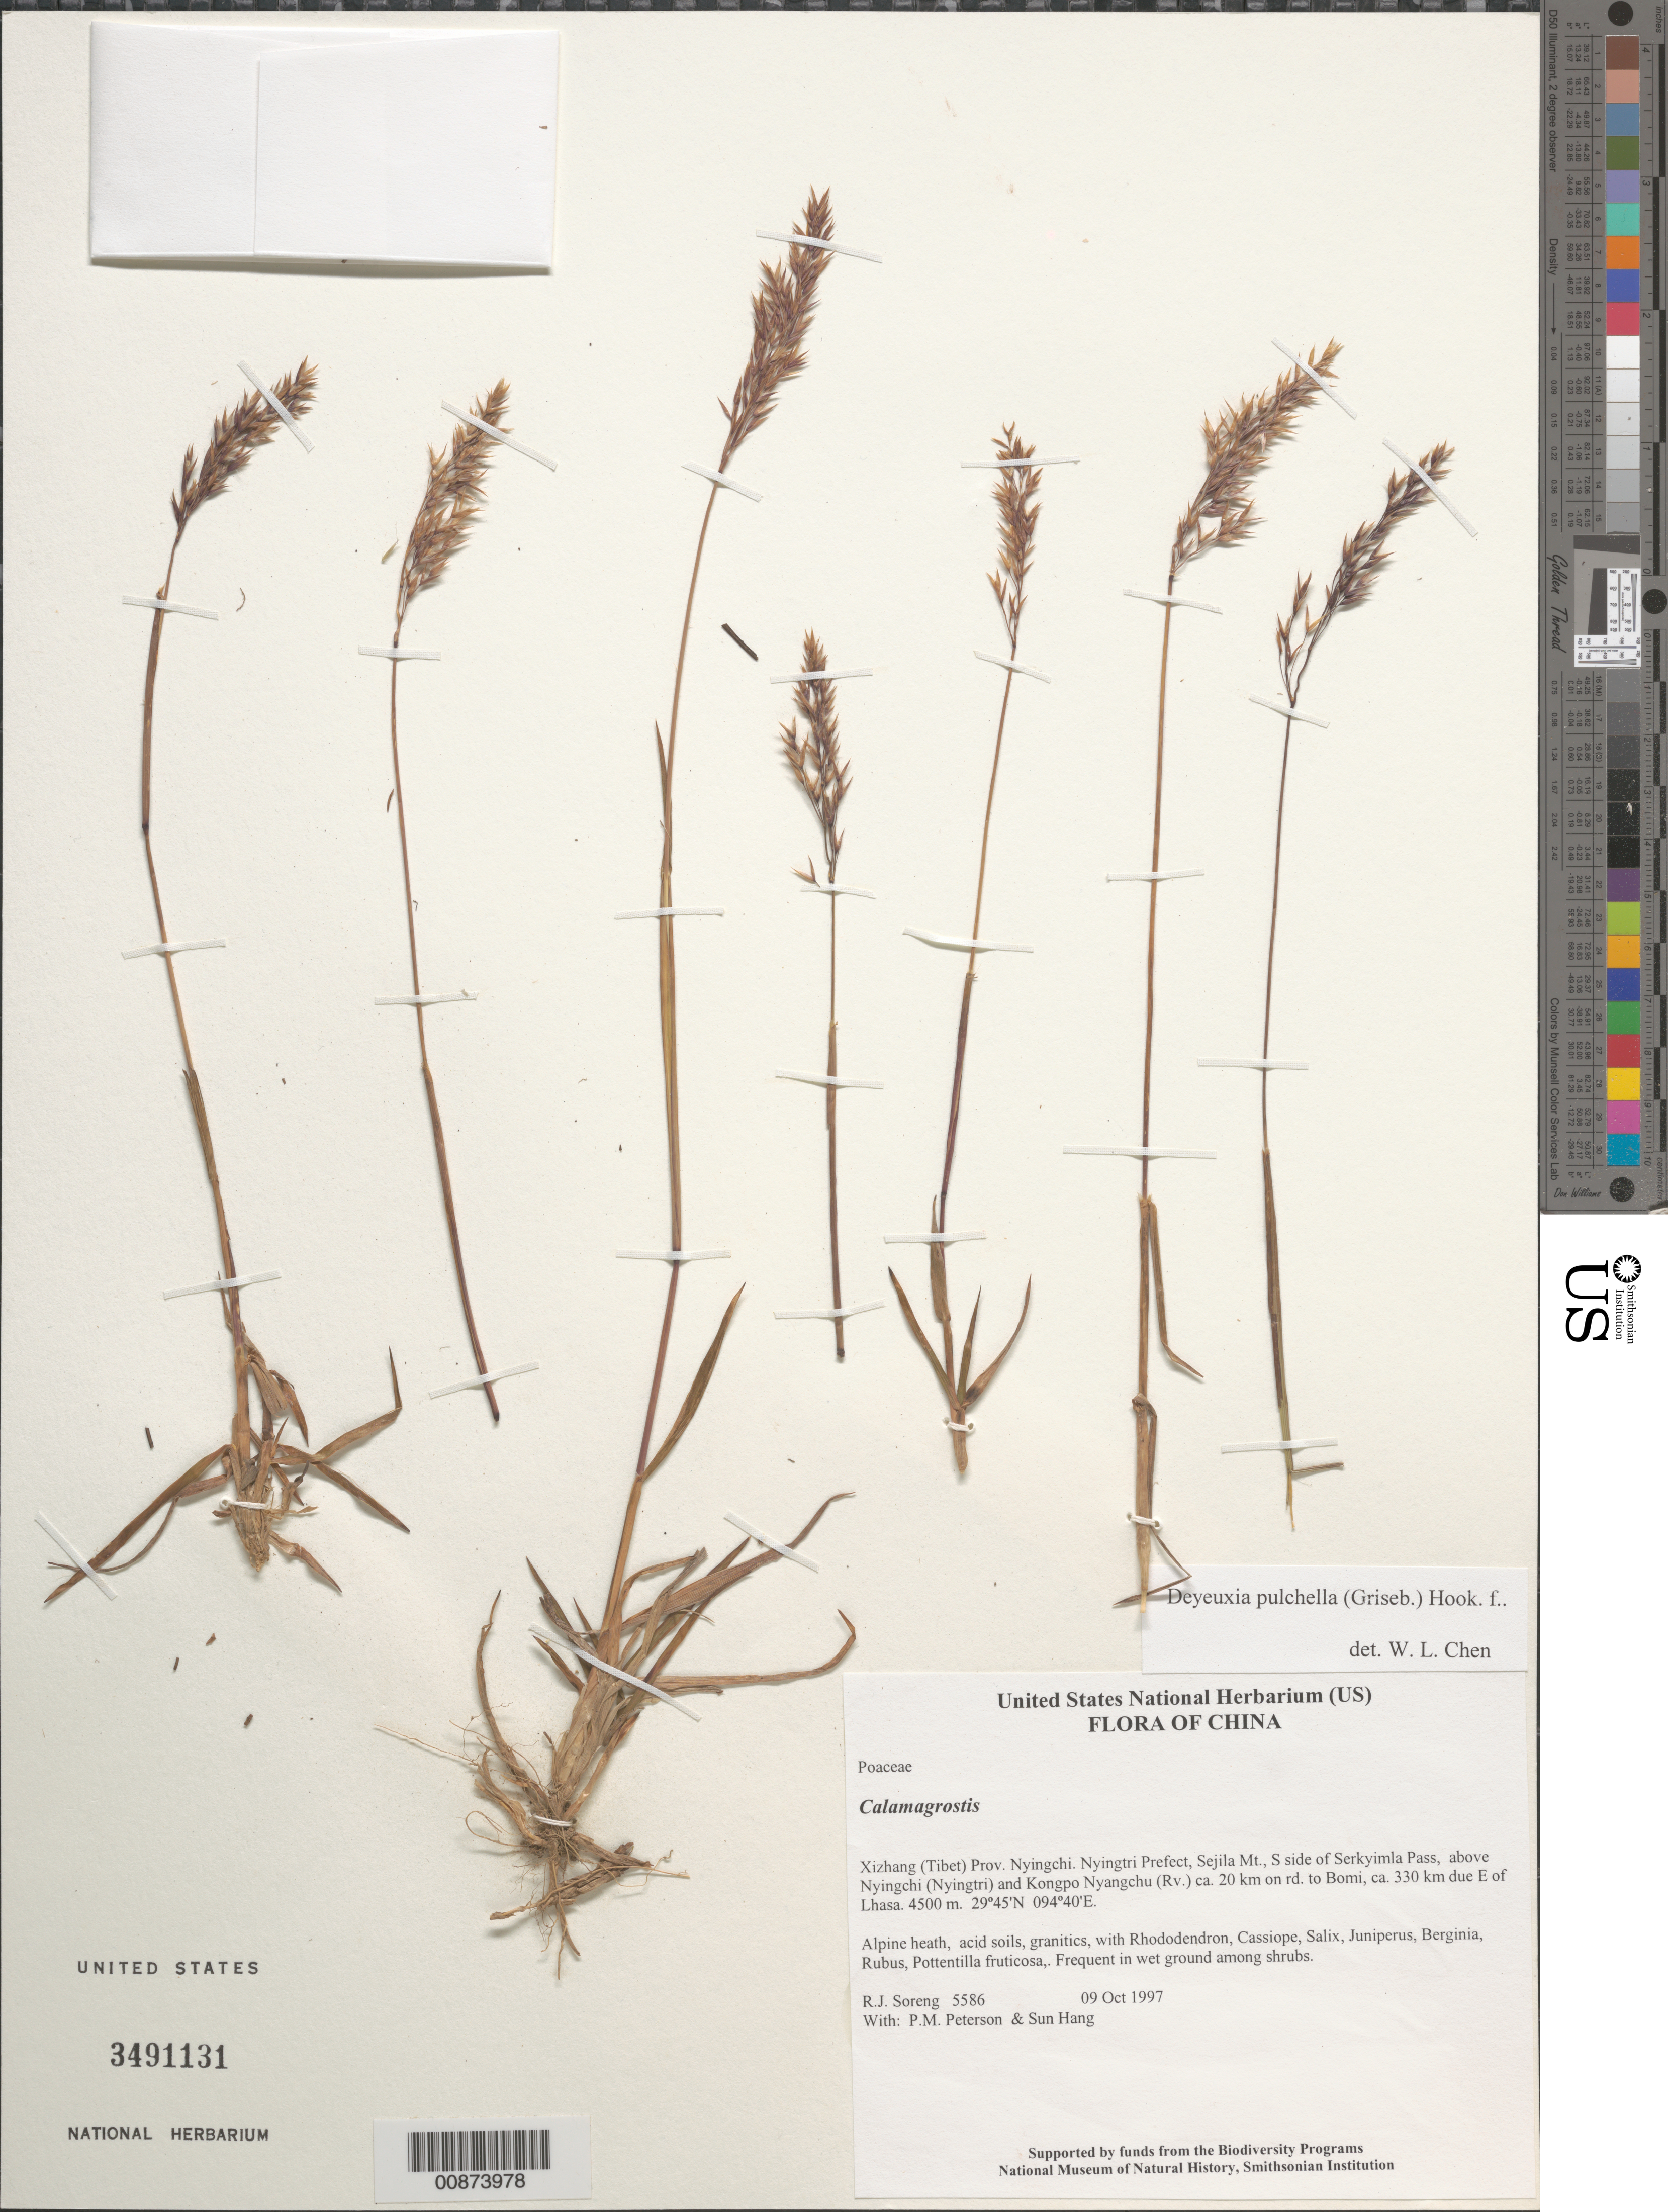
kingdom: Plantae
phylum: Tracheophyta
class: Liliopsida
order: Poales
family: Poaceae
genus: Deyeuxia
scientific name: Deyeuxia pulchella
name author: Hook. f.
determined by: Chen, W. L.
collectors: R. J. Soreng, P. M. Peterson & Sun Hang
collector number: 5586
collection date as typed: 09 Oct 1997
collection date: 1997-10-09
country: China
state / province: Xizang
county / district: Nyingchi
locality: Nyingtri Prefect, Sejila Mt., S side of Serkyimla Pass, above Nyingchi (Nyingtri) and Kongpo Nyangchu (Rv.) ca. 20 km on rd. to Bomi, ca. 330 km due E of Lhasa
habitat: Alpine heath, acid soils, granitics, with Rhododendron, Cassiope, Salix, Juniperus, Berginia, Rubus, Pottentilla fruticosa,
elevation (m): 4500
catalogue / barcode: US 3491131